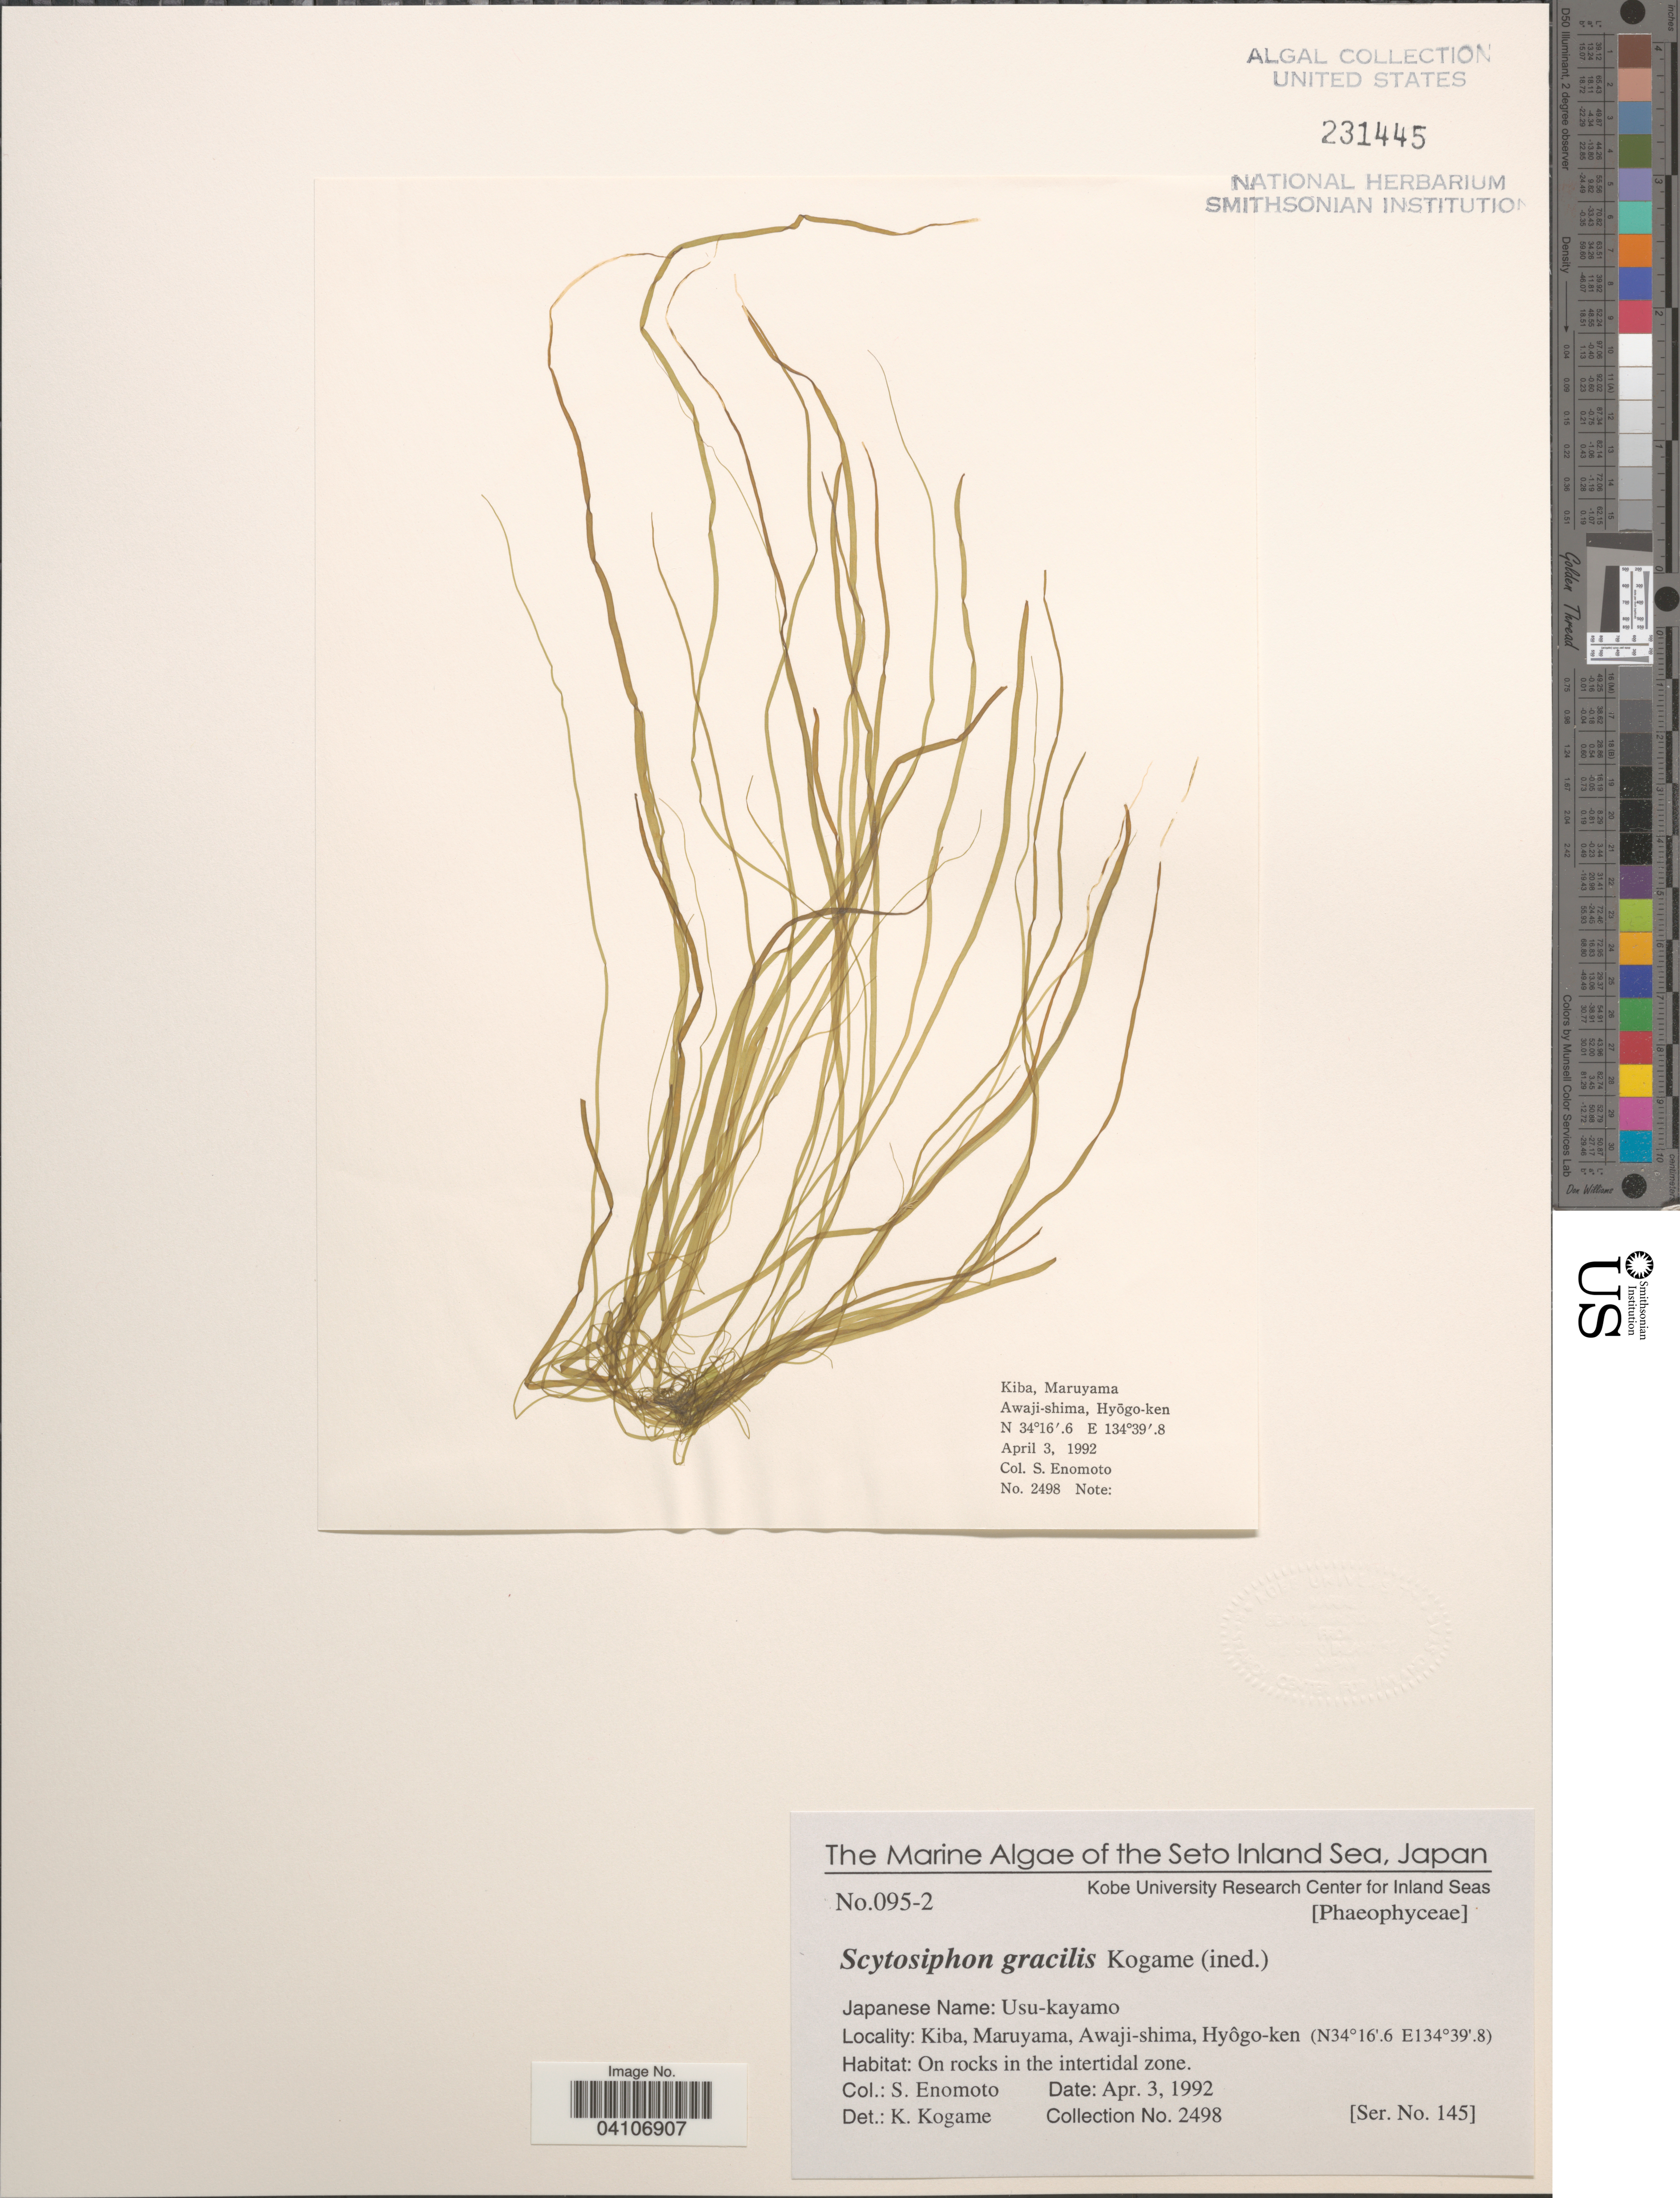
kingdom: Chromista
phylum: Ochrophyta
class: Phaeophyceae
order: Scytosiphonales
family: Scytosiphonaceae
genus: Planosiphon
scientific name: Planosiphon gracilis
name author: (Kogame) McDevit & G.W. Saunders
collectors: S. Enomoto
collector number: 2498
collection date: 1992-04-03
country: Japan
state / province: Hyogo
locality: The Seto Inland Sea. Kiba, Maruyama, Awaji-shima, Hyôgo-ken. On rocks in the lower tidal zone.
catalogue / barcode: US 231445